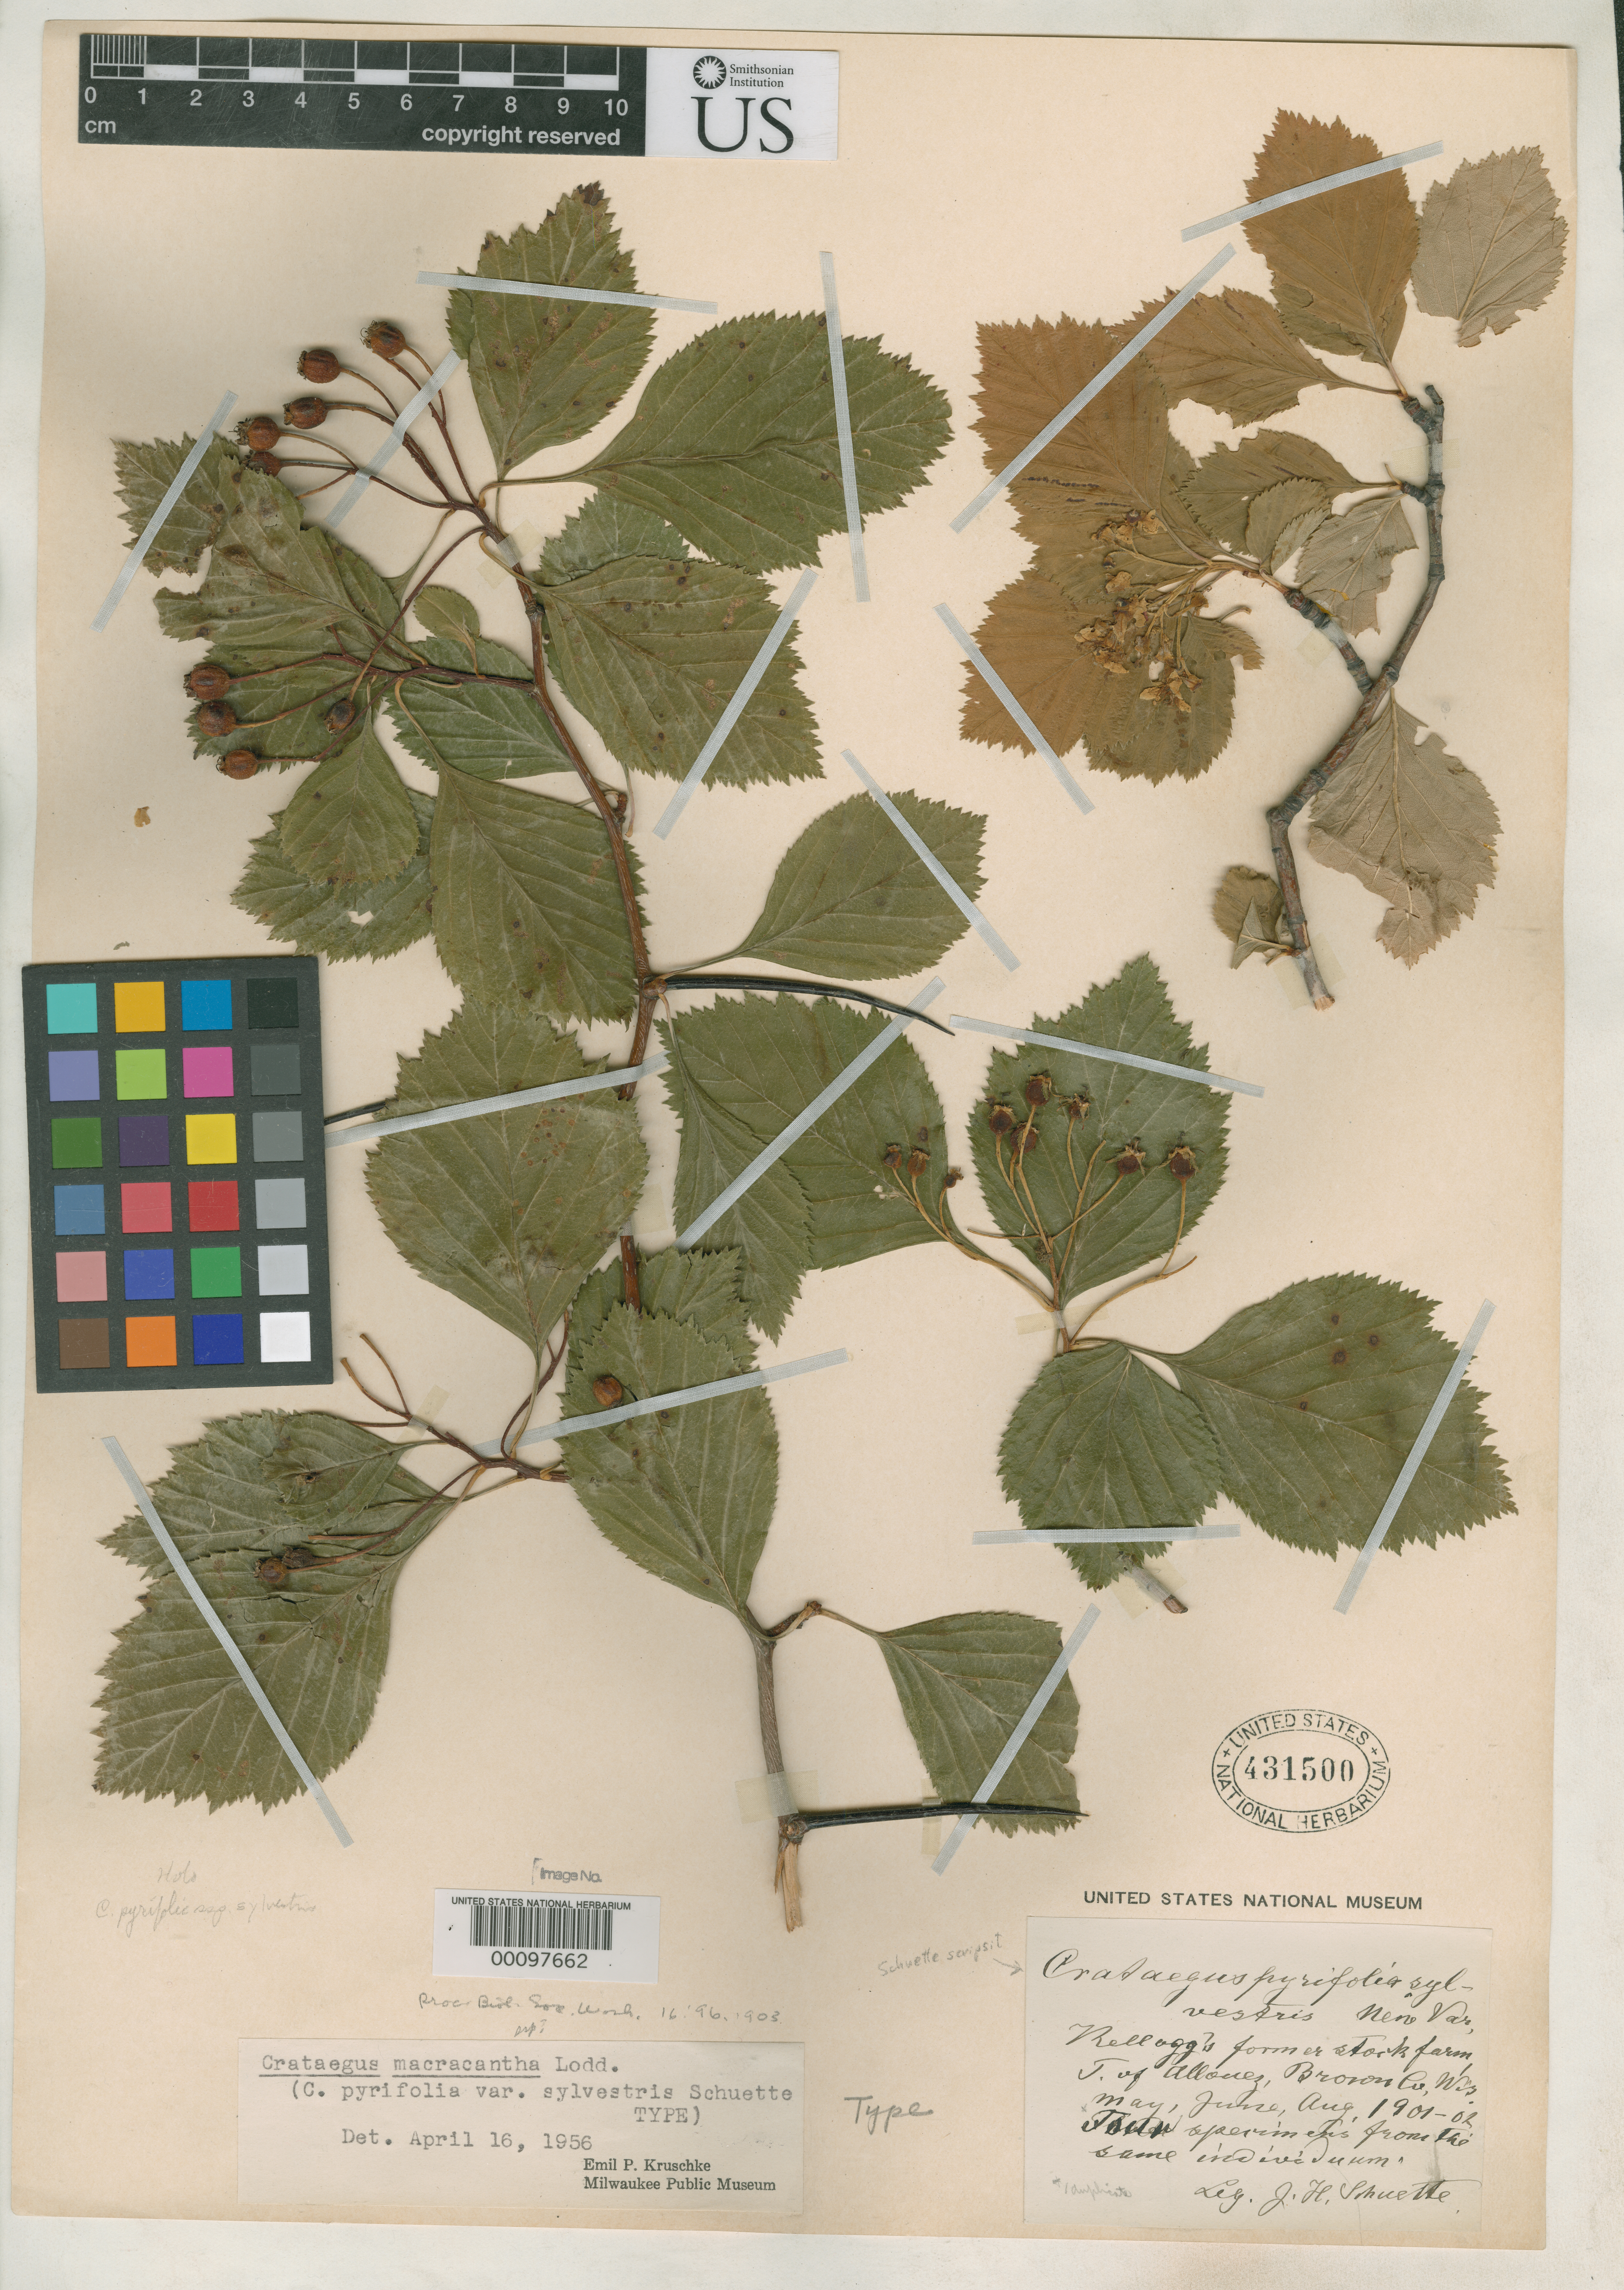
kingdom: Plantae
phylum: Tracheophyta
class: Magnoliopsida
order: Rosales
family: Rosaceae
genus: Crataegus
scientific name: Crataegus pyrifolia subsp. sylvestris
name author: Schuette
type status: Holotype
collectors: J. H. Schuette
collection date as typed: May 1901 to -- Aug 1902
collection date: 1901-05/1902-08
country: United States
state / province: Wisconsin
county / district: Brown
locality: Allonez.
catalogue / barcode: US 431500